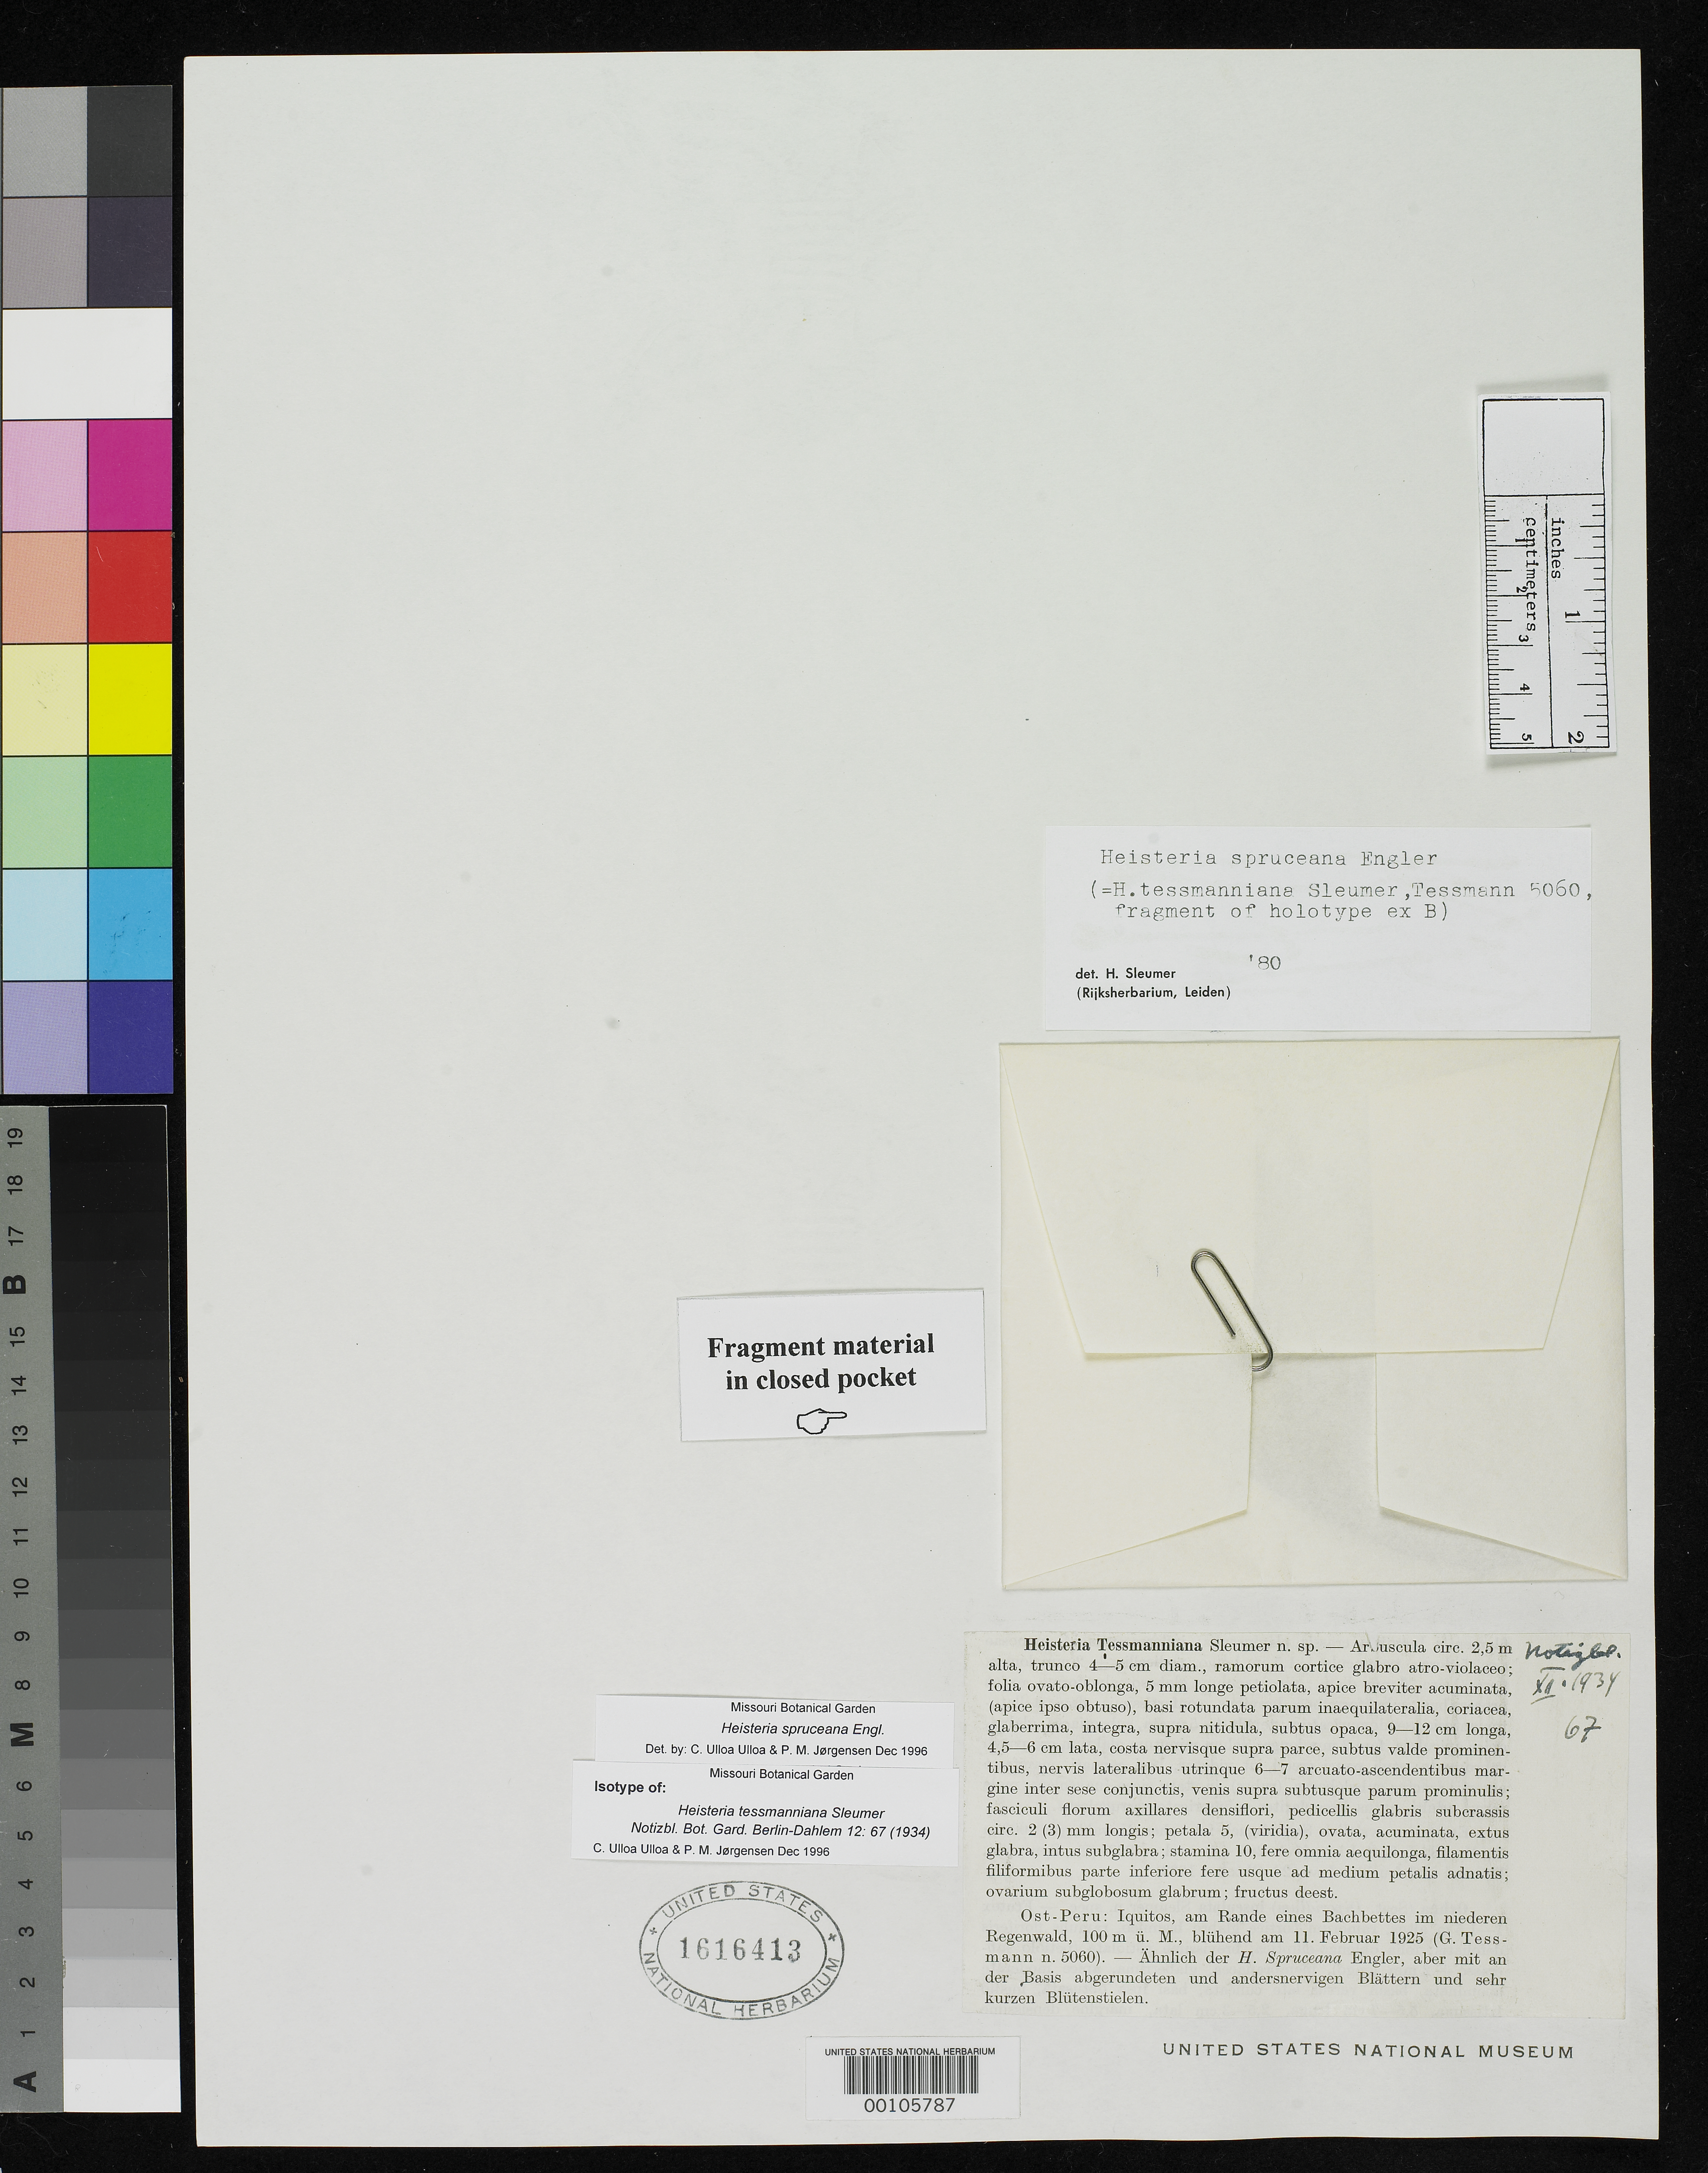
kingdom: Plantae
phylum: Tracheophyta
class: Magnoliopsida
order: Santalales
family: Erythropalaceae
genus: Heisteria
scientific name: Heisteria tessmanniana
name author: Sleumer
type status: Type Fragment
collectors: G. Tessmann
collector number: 5060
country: Peru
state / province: San Martín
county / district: Mariscal Cáceres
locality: Rio Huallaga, margen Derecha del; Balsa Probana; dtto. Tocache Nuevo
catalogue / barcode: US 1616413